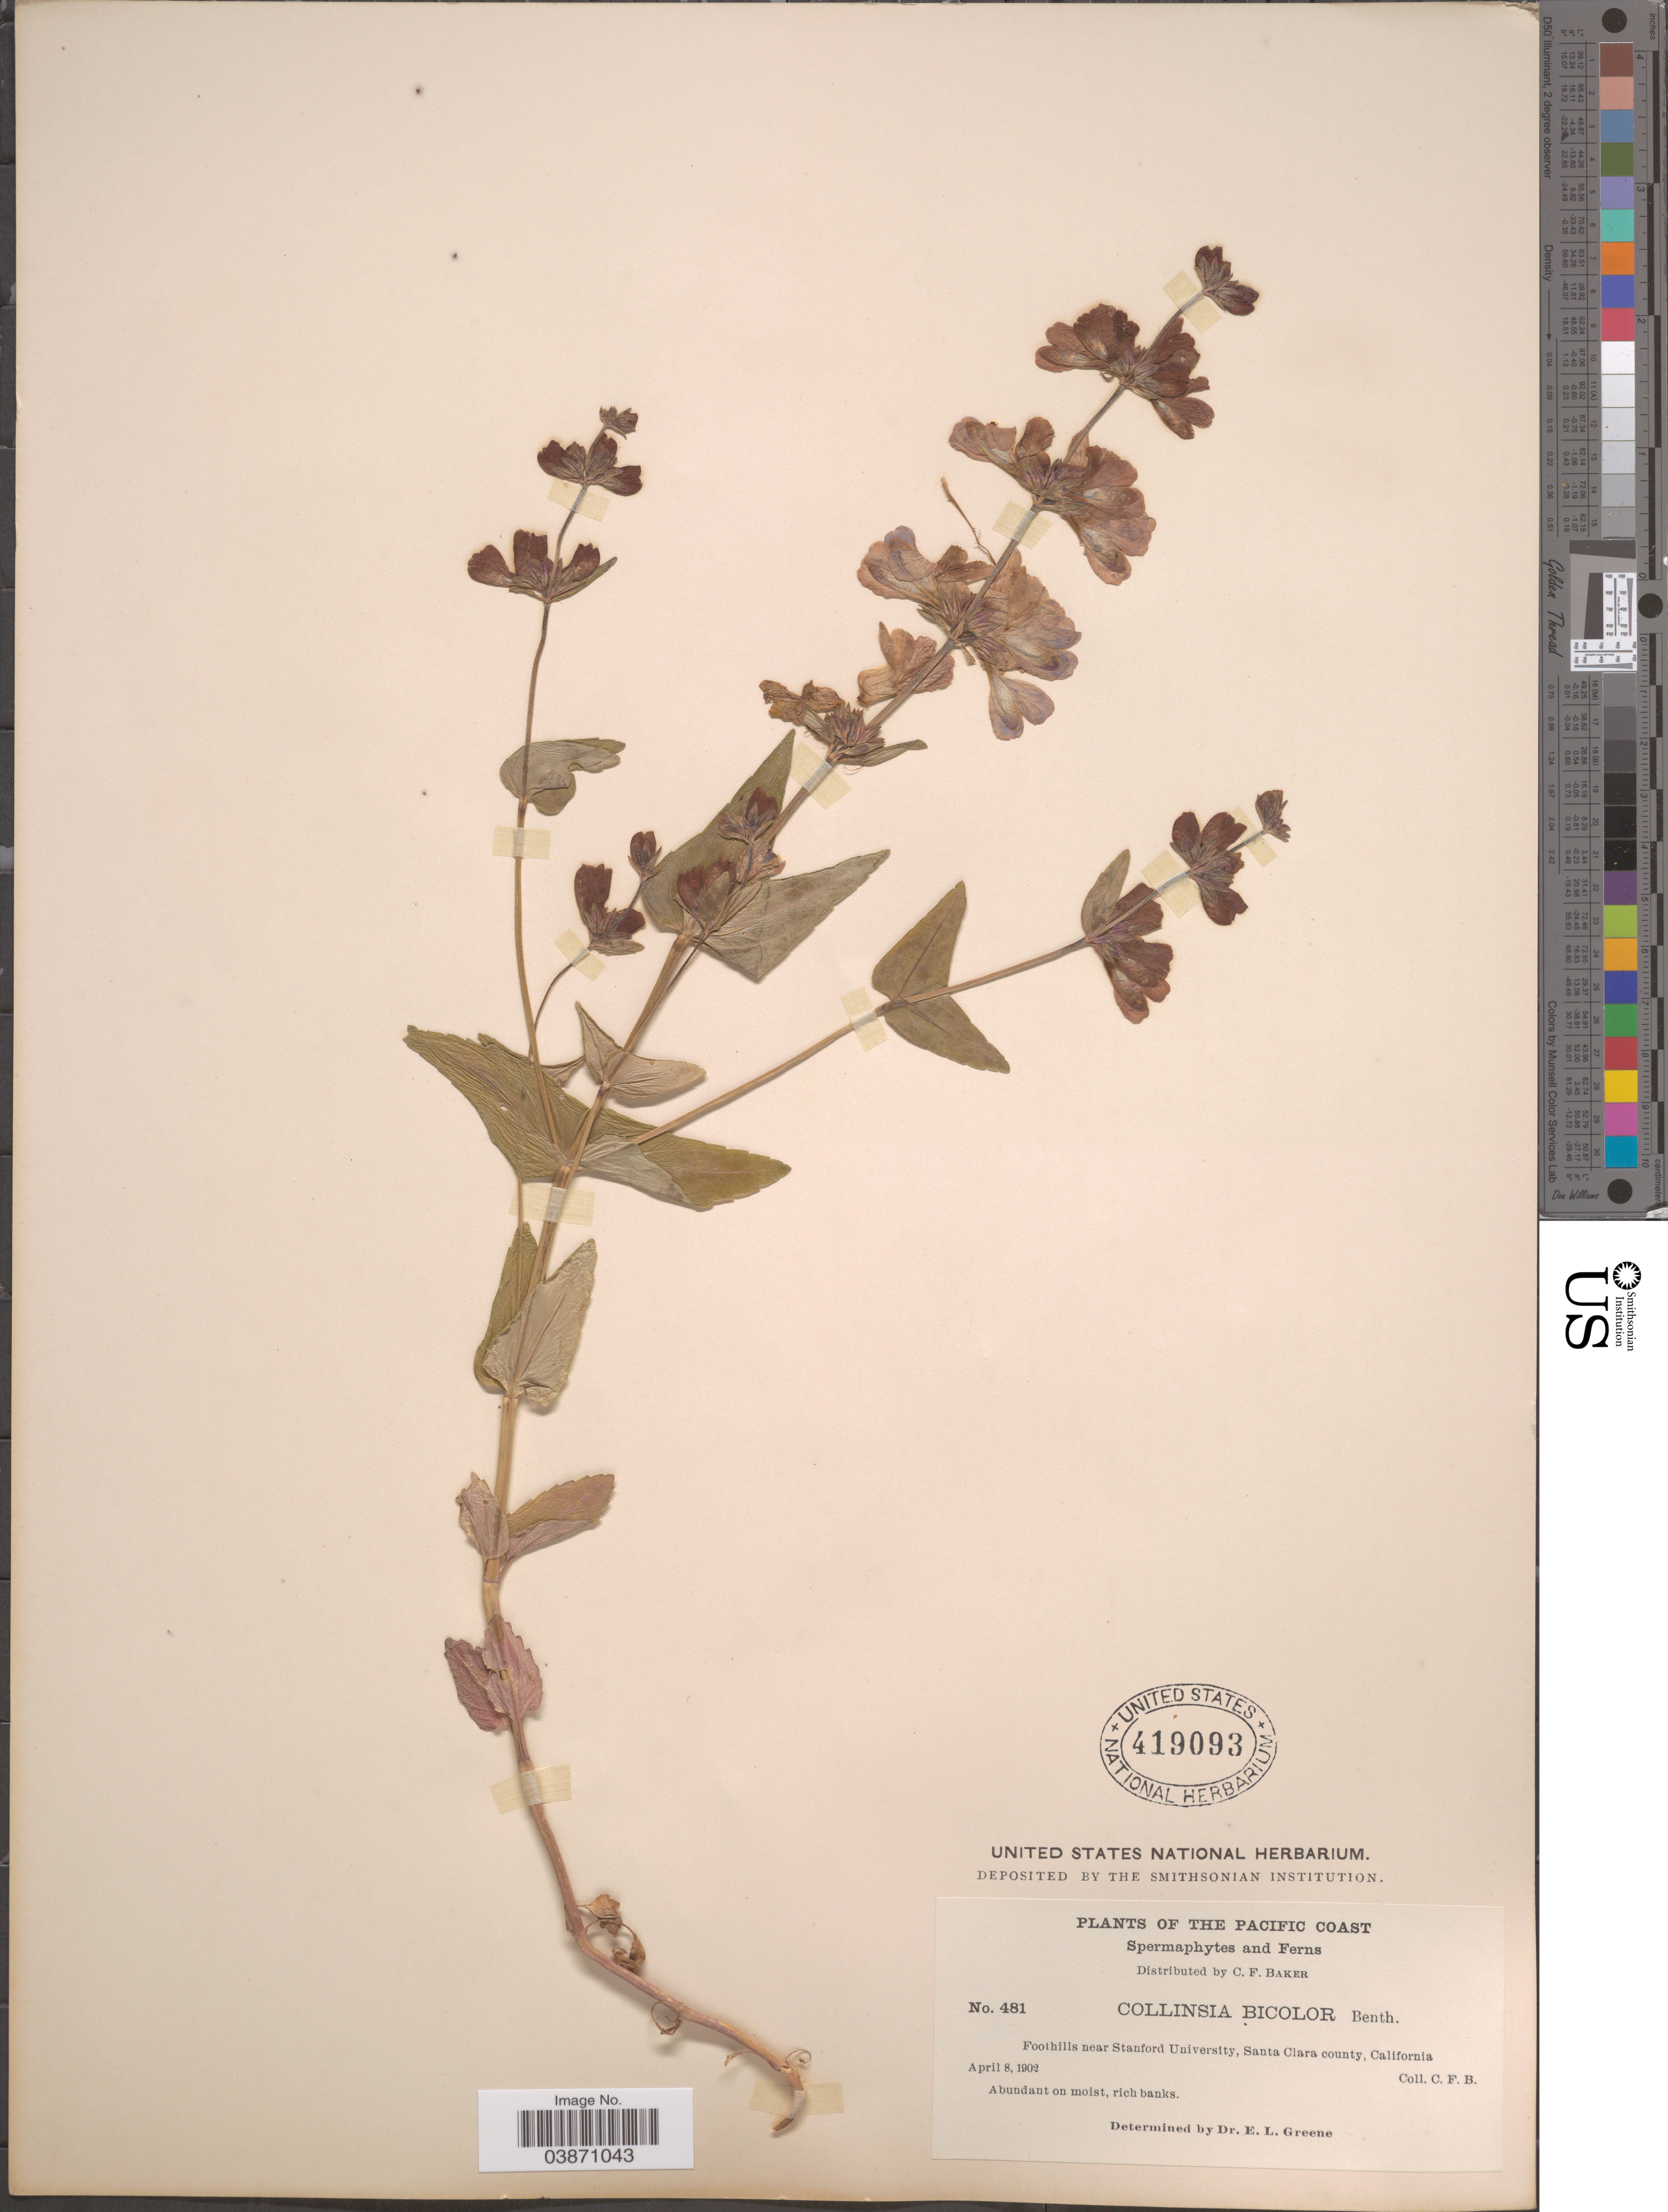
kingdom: Plantae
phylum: Tracheophyta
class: Magnoliopsida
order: Lamiales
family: Plantaginaceae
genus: Collinsia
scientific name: Collinsia bicolor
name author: Raf.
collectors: C. F. Baker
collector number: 481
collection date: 1902-04-08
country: United States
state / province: California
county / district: Santa Clara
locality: The Pacific Coast. Foothills near Stanford Univeristy, Santa Clara county.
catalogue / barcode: US 419093